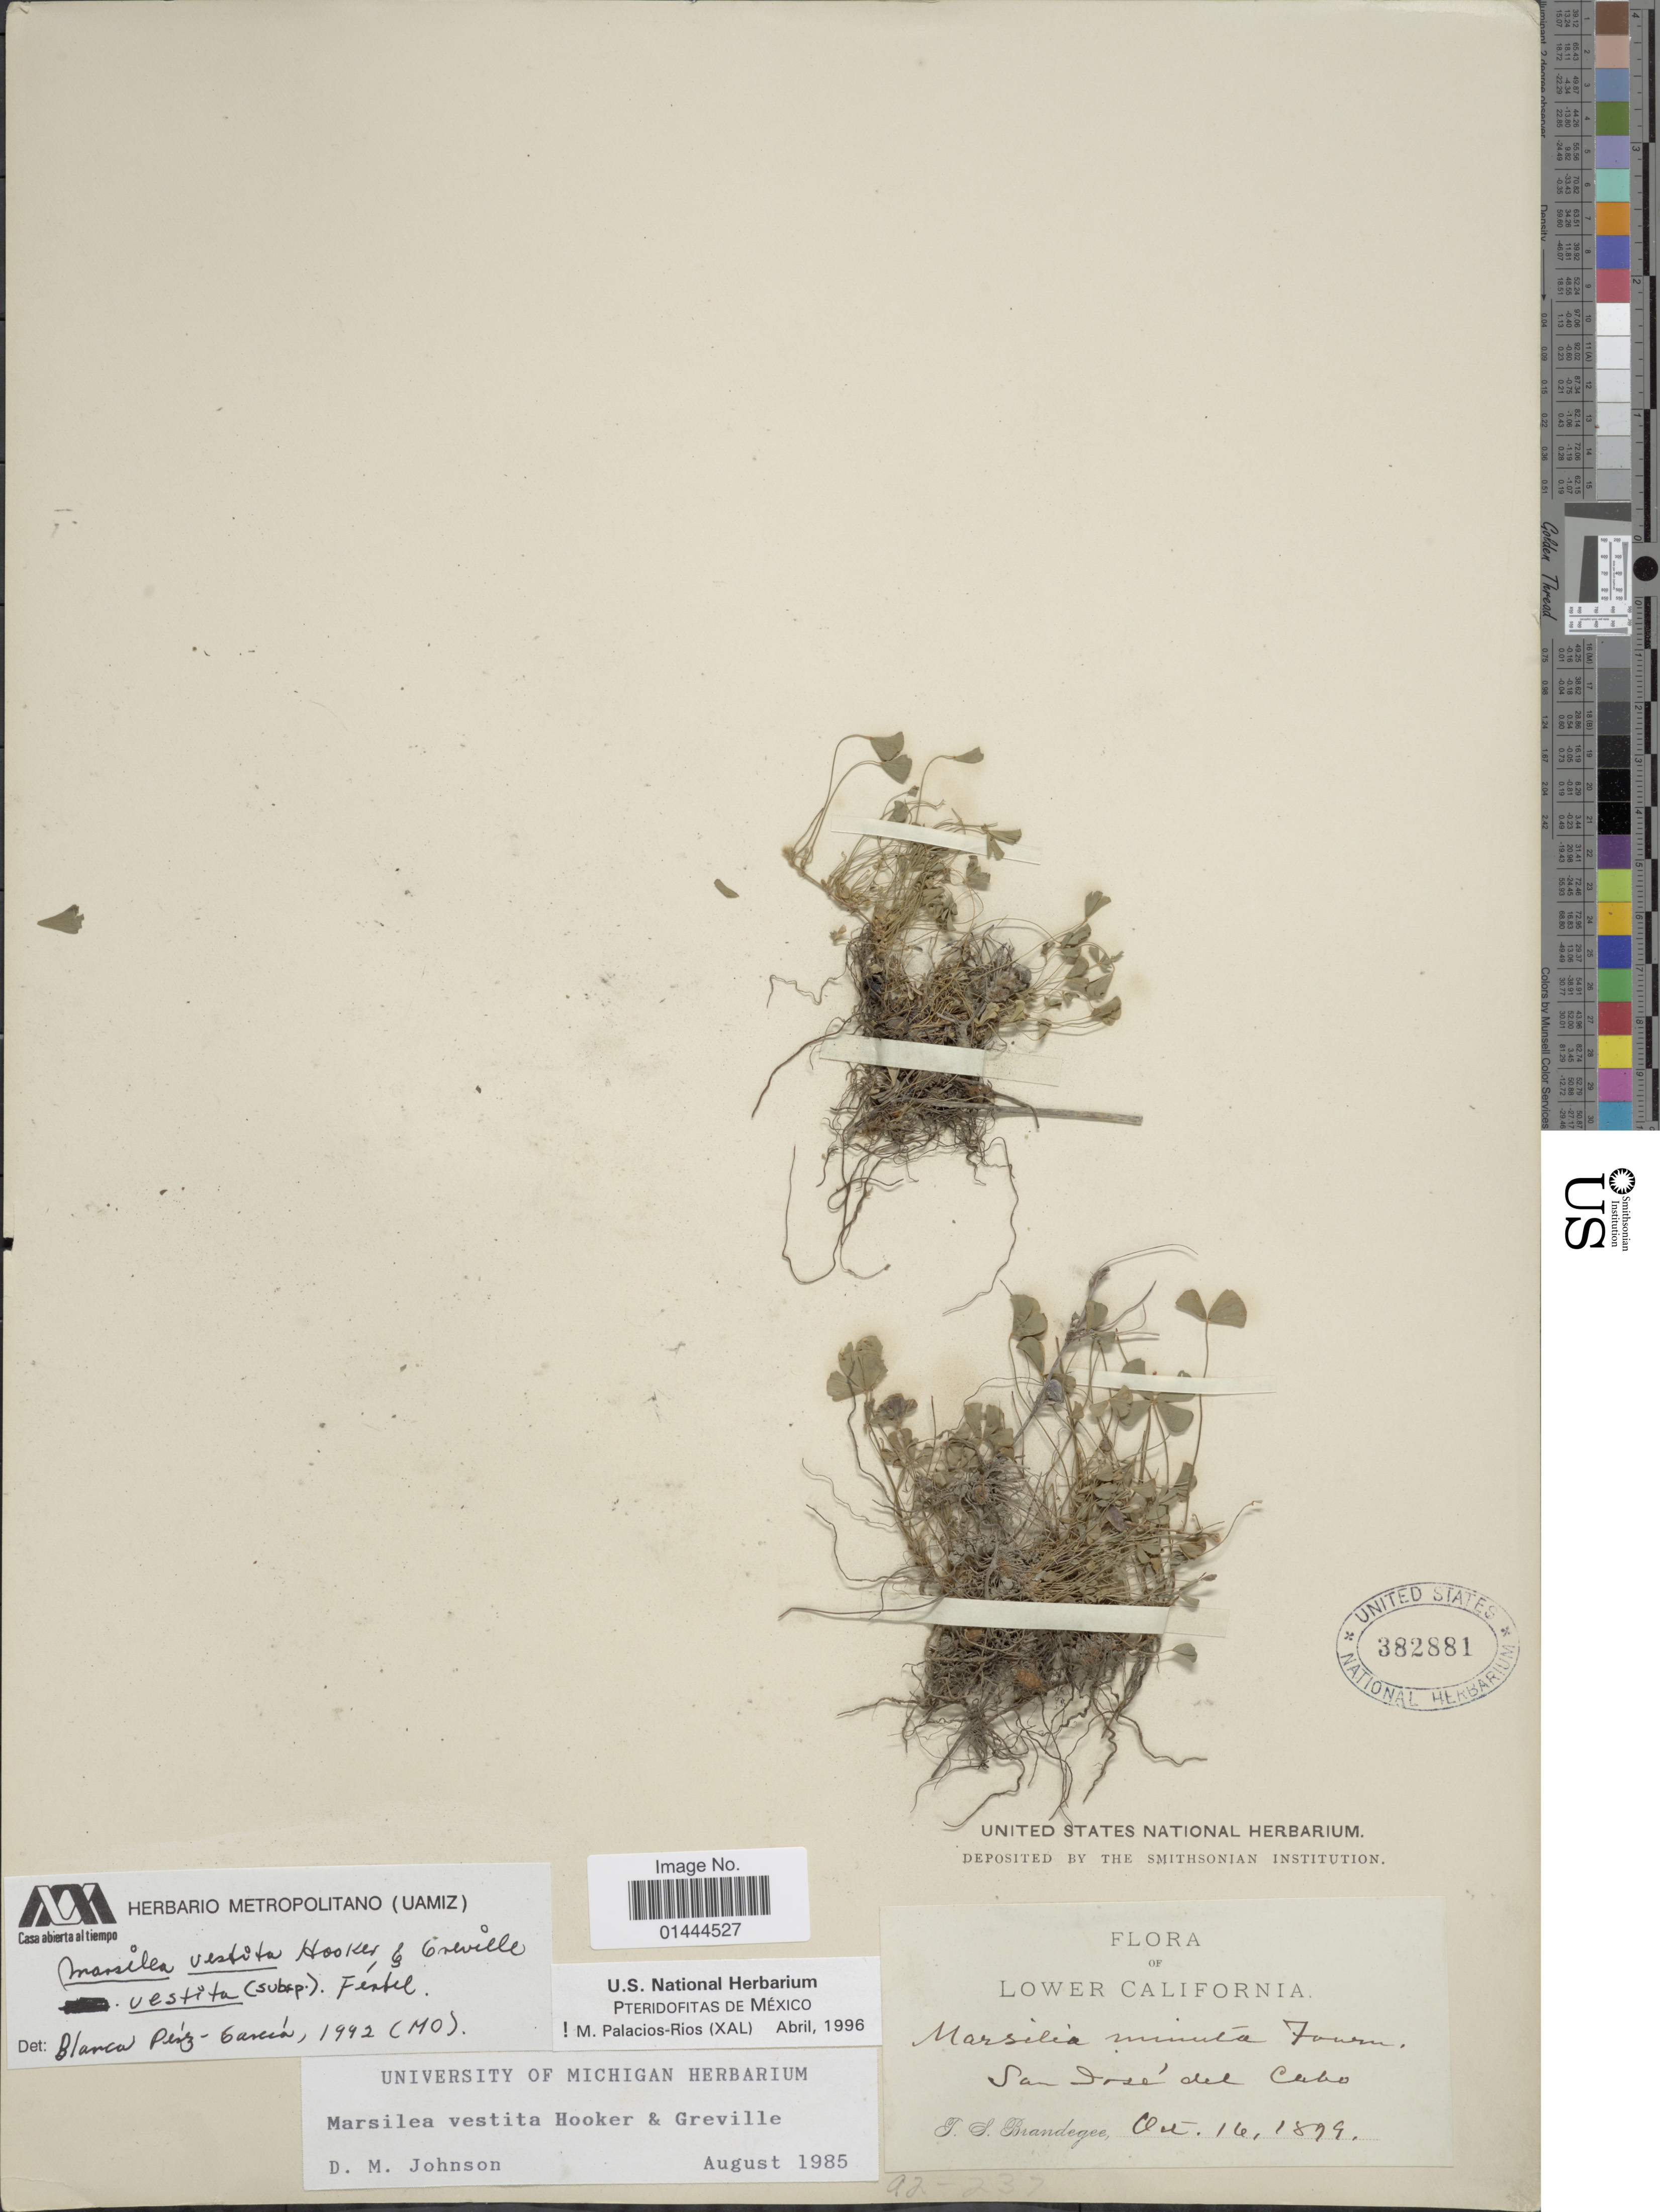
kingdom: Plantae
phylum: Tracheophyta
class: Polypodiopsida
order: Salviniales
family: Marsileaceae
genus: Marsilea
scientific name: Marsilea vestita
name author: Hook. & Grev.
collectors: T. S. Brandegee (herbarium)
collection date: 1899-10-16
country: Mexico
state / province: Baja California Sur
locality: Lower California, San Jose del Cabo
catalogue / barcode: US 382881